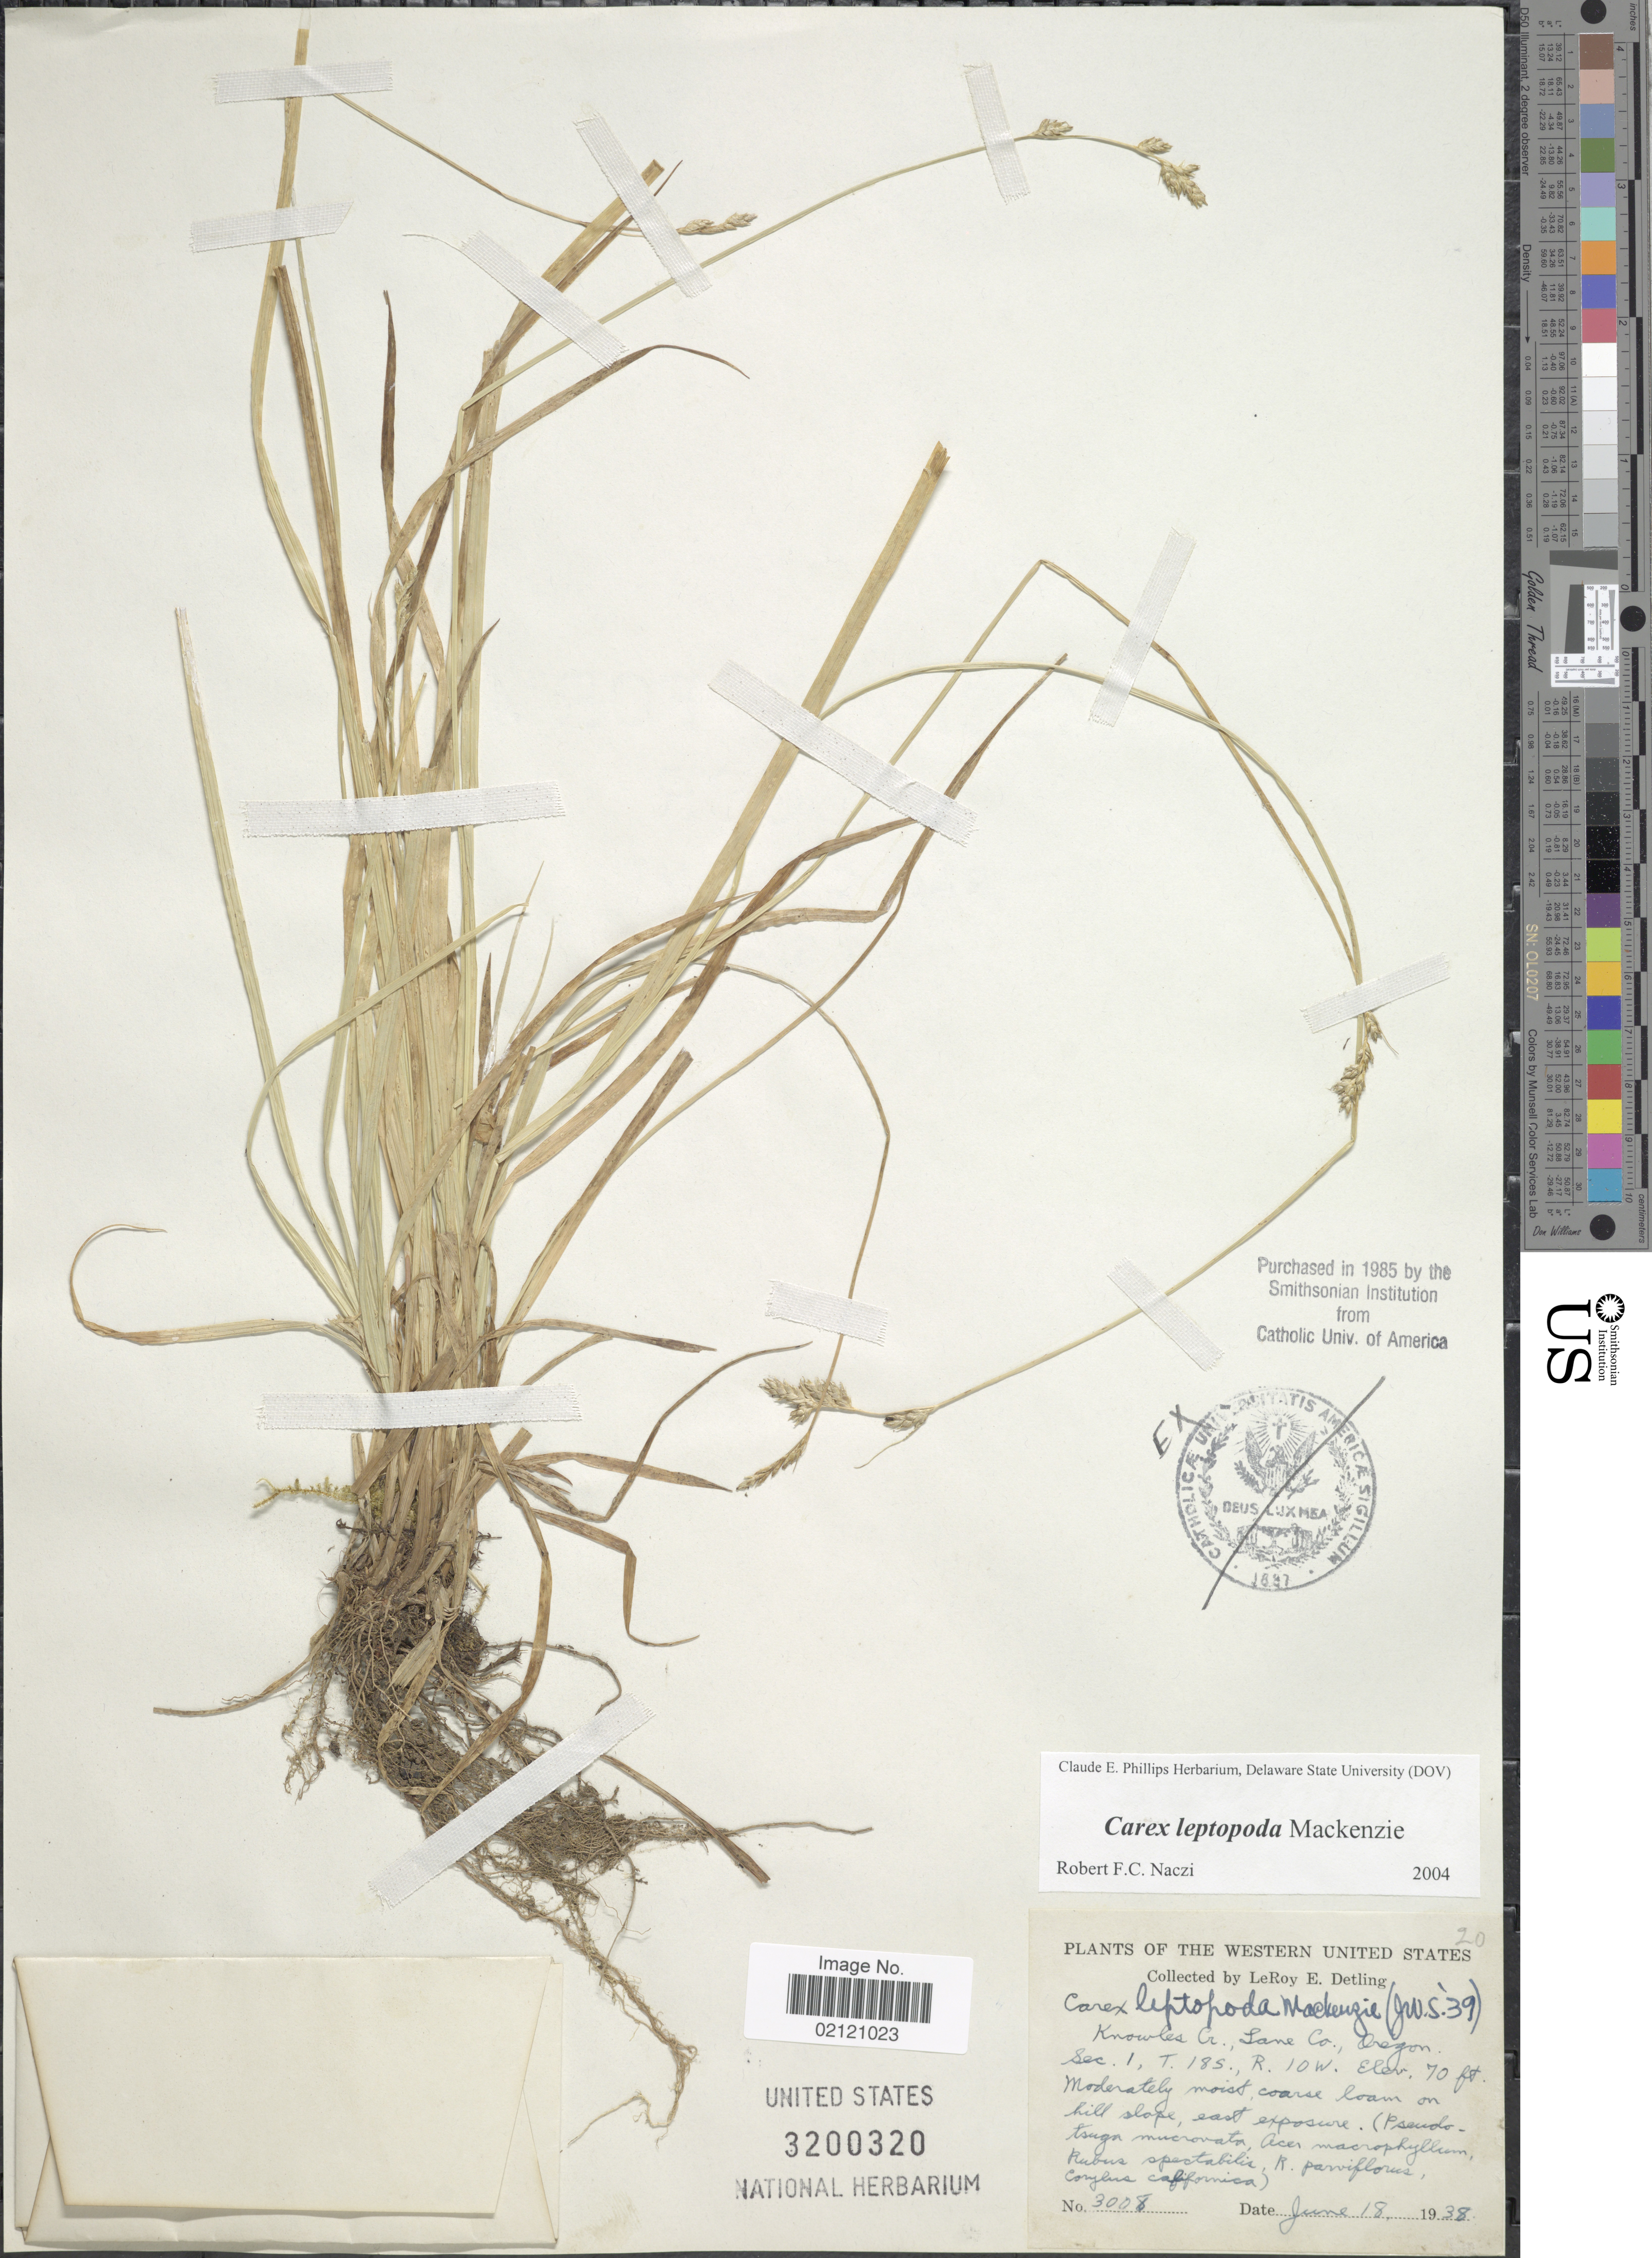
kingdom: Plantae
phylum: Tracheophyta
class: Liliopsida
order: Poales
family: Cyperaceae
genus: Carex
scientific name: Carex leptopoda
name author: Mack.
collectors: L. E. Detling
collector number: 3008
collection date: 1938-06-18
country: United States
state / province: Oregon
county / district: Lane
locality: The Western United States, Knowles Cr. Lane Co., Sec. 1, T18S, R10W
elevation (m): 21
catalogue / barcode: US 3200320